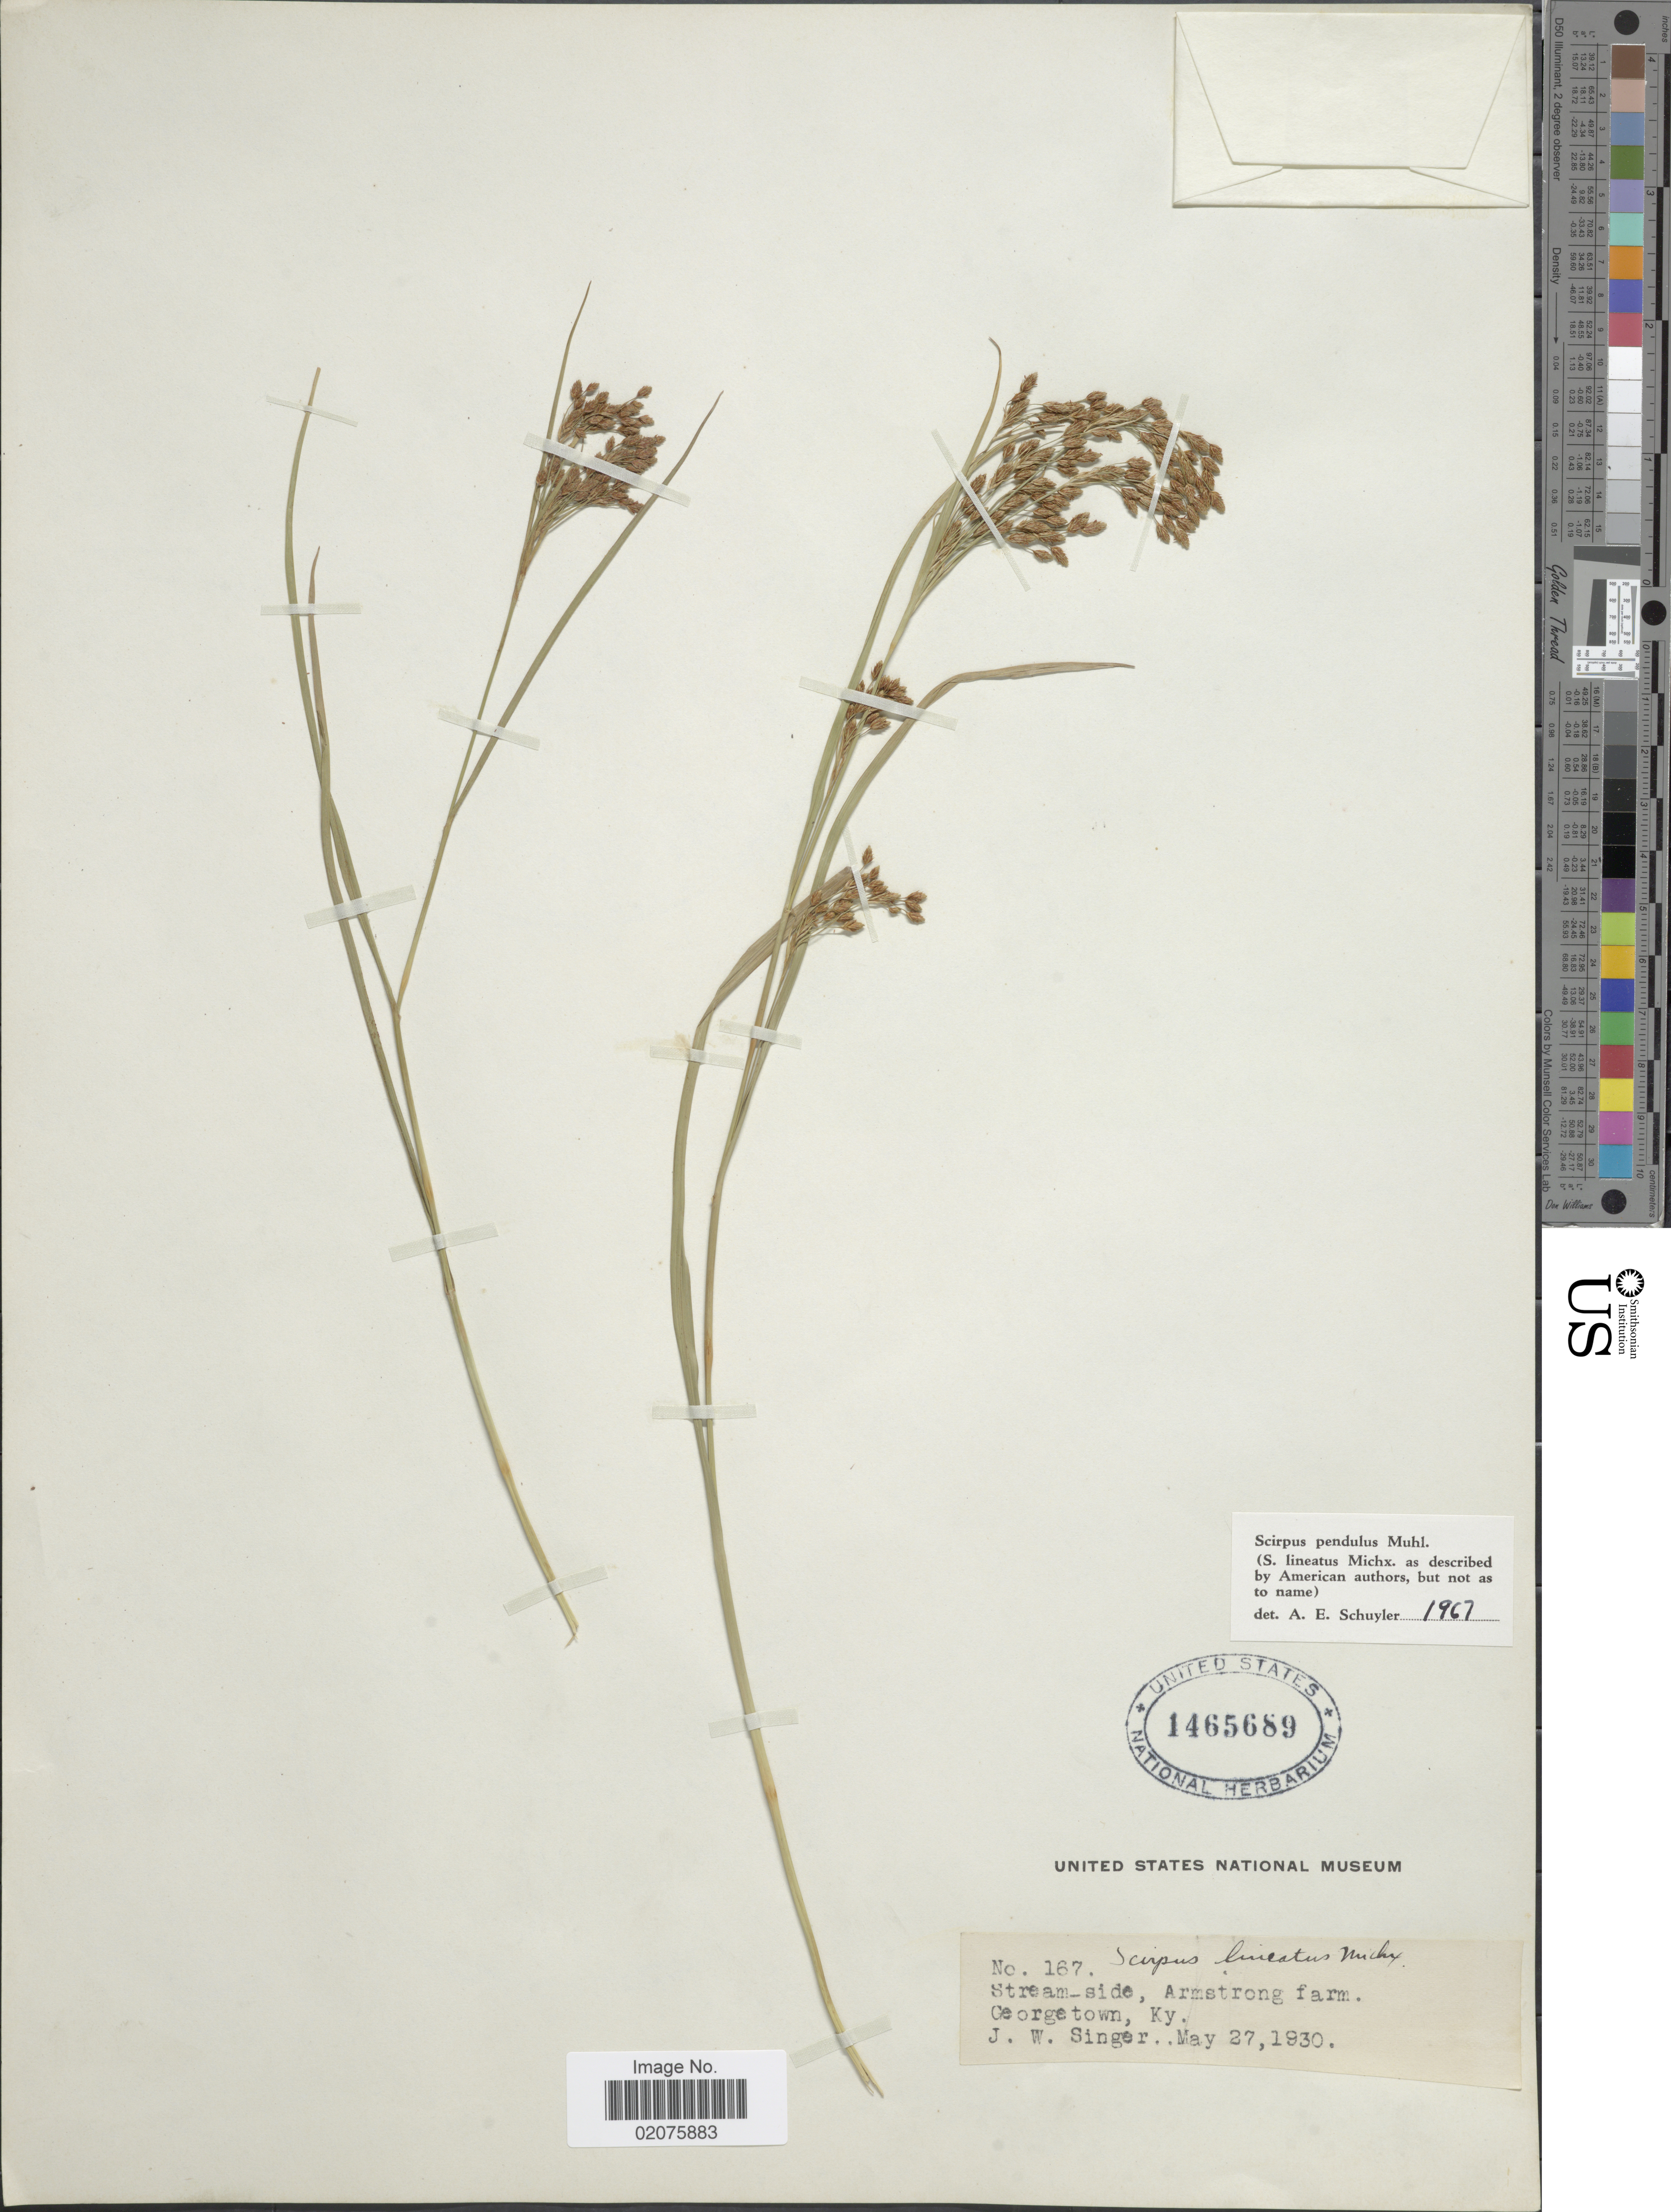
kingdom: Plantae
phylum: Tracheophyta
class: Liliopsida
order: Poales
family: Cyperaceae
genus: Scirpus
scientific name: Scirpus pendulus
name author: Muhl.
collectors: J. EW. Singer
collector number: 167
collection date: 1930-05-27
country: United States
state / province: Kentucky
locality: Stream-side, Armstrong farm. Georgetown, Ky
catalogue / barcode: US 1465689